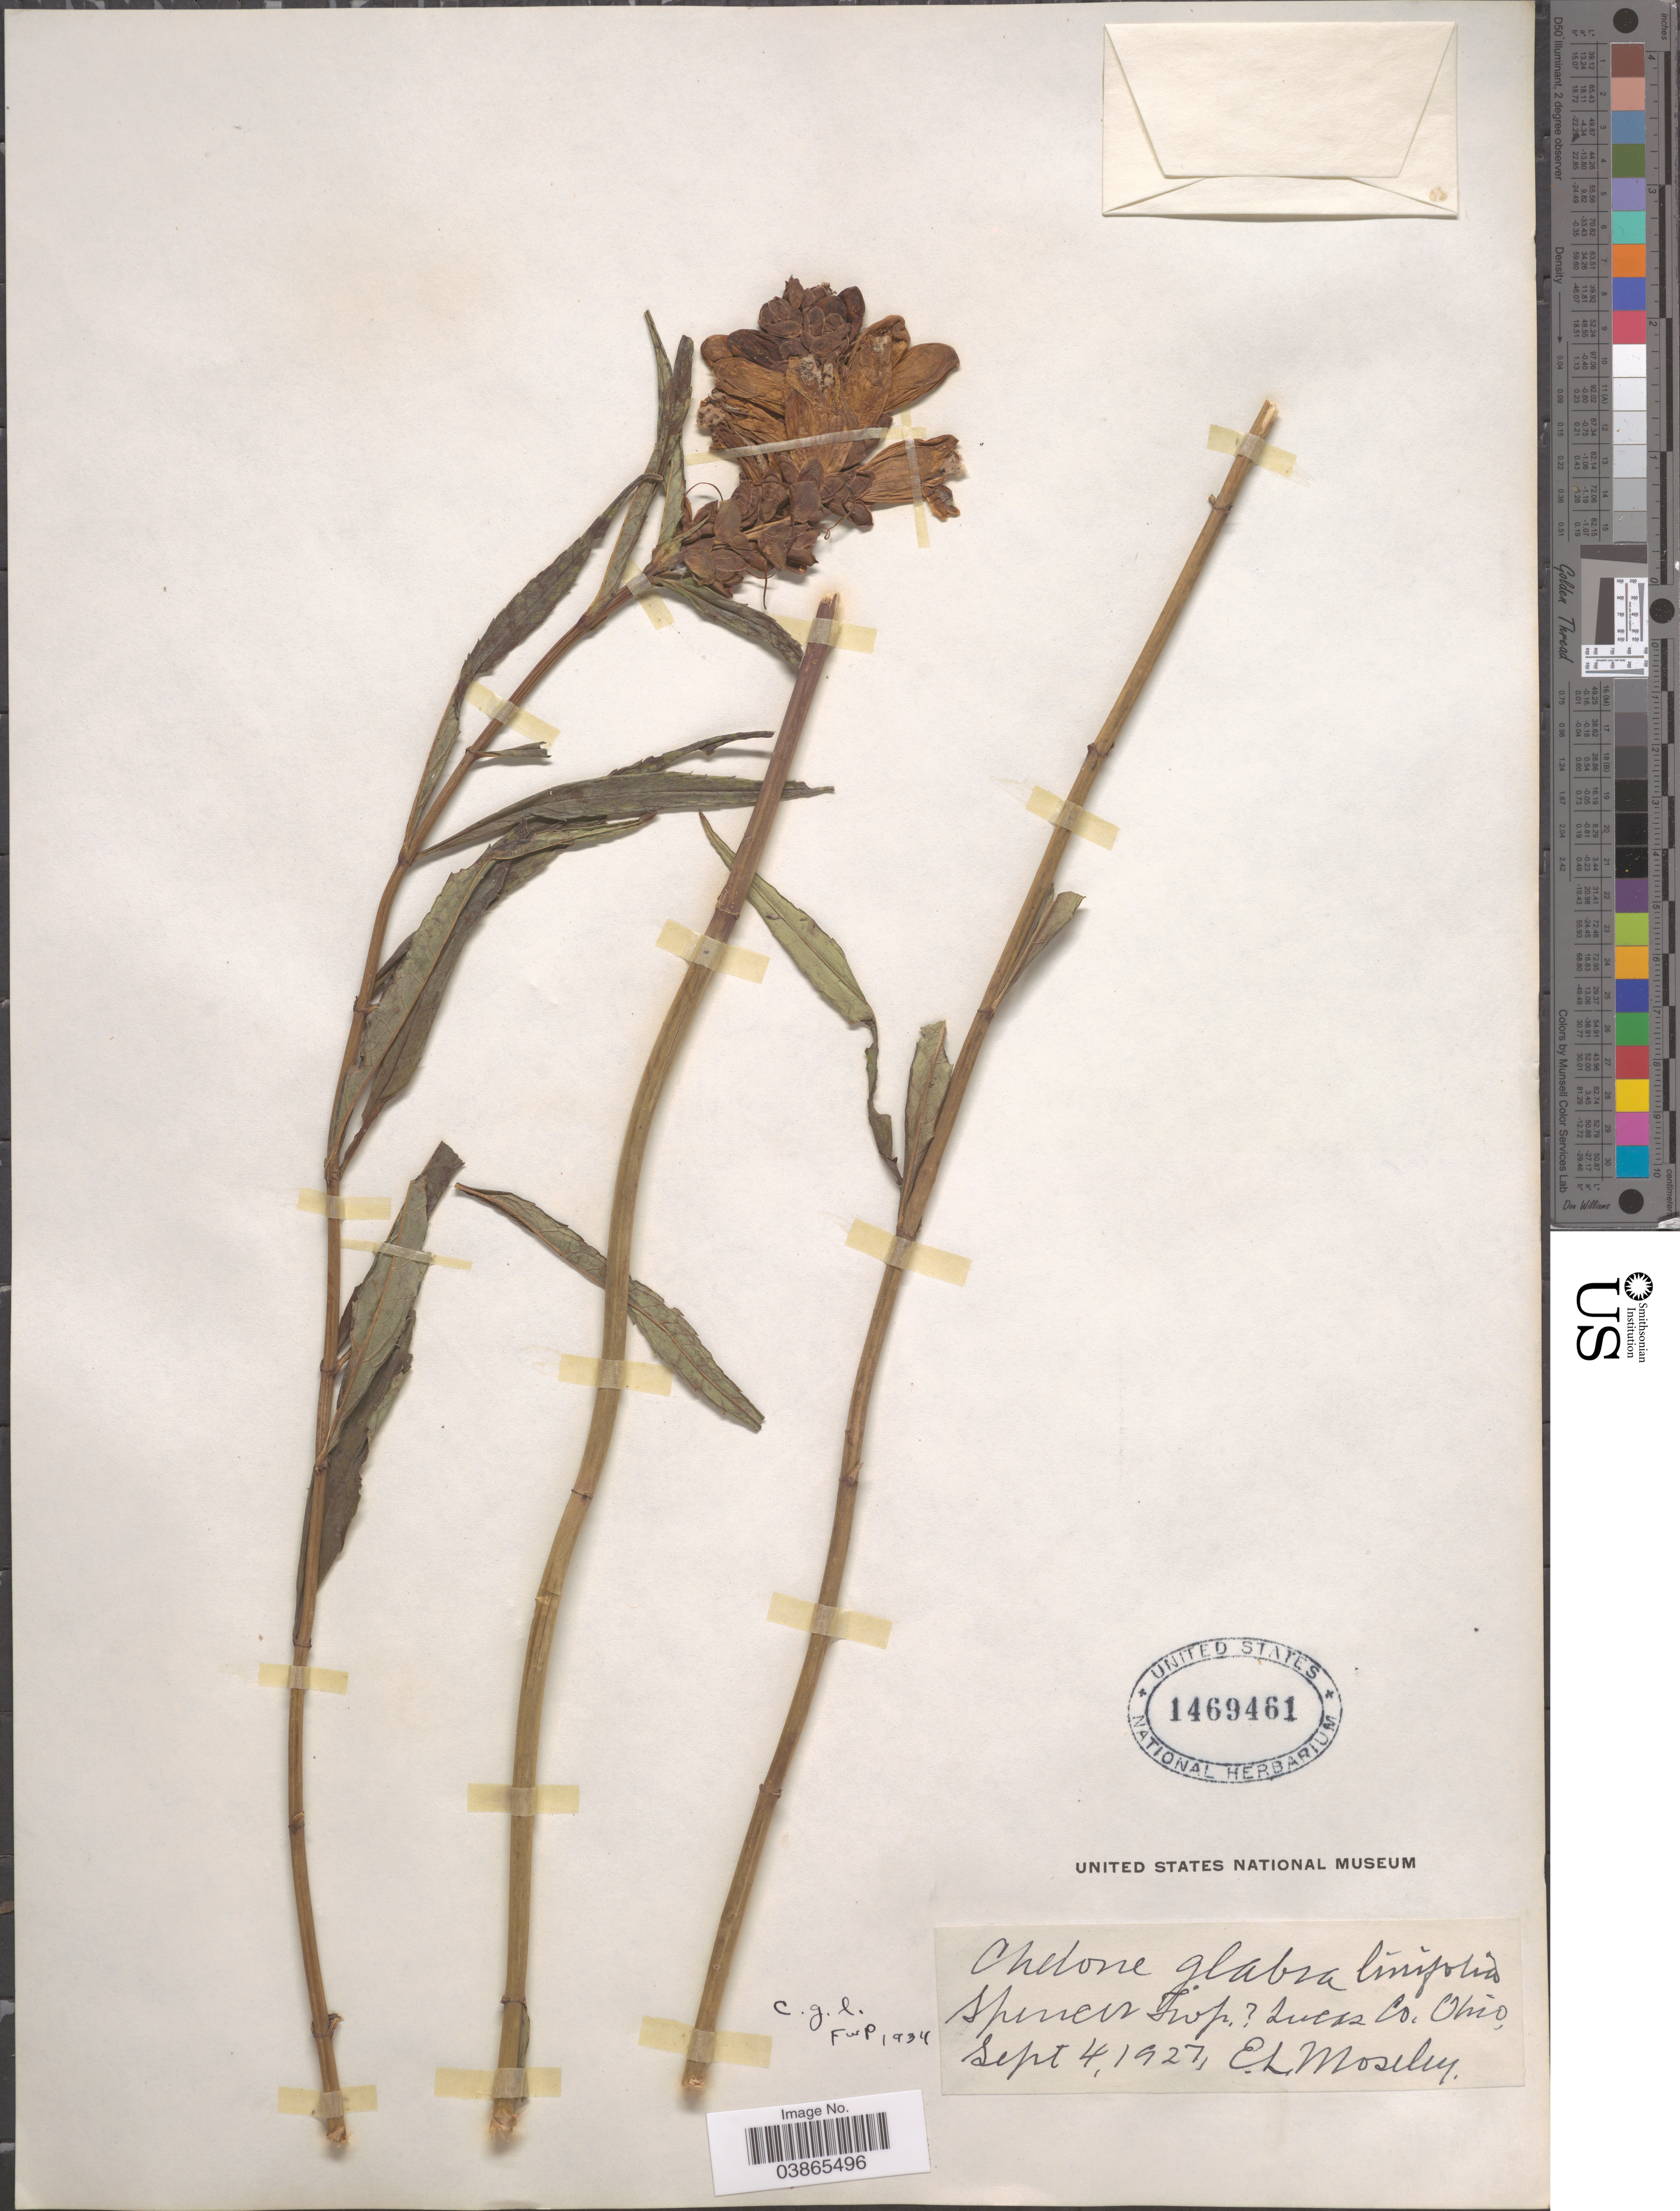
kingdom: Plantae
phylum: Tracheophyta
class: Magnoliopsida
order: Lamiales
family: Plantaginaceae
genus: Chelone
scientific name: Chelone glabra var. linifolia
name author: Coleman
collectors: E. Moseley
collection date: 1927-09-04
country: United States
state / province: Ohio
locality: Spencer Twp. Lucas Co.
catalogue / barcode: US 1469461